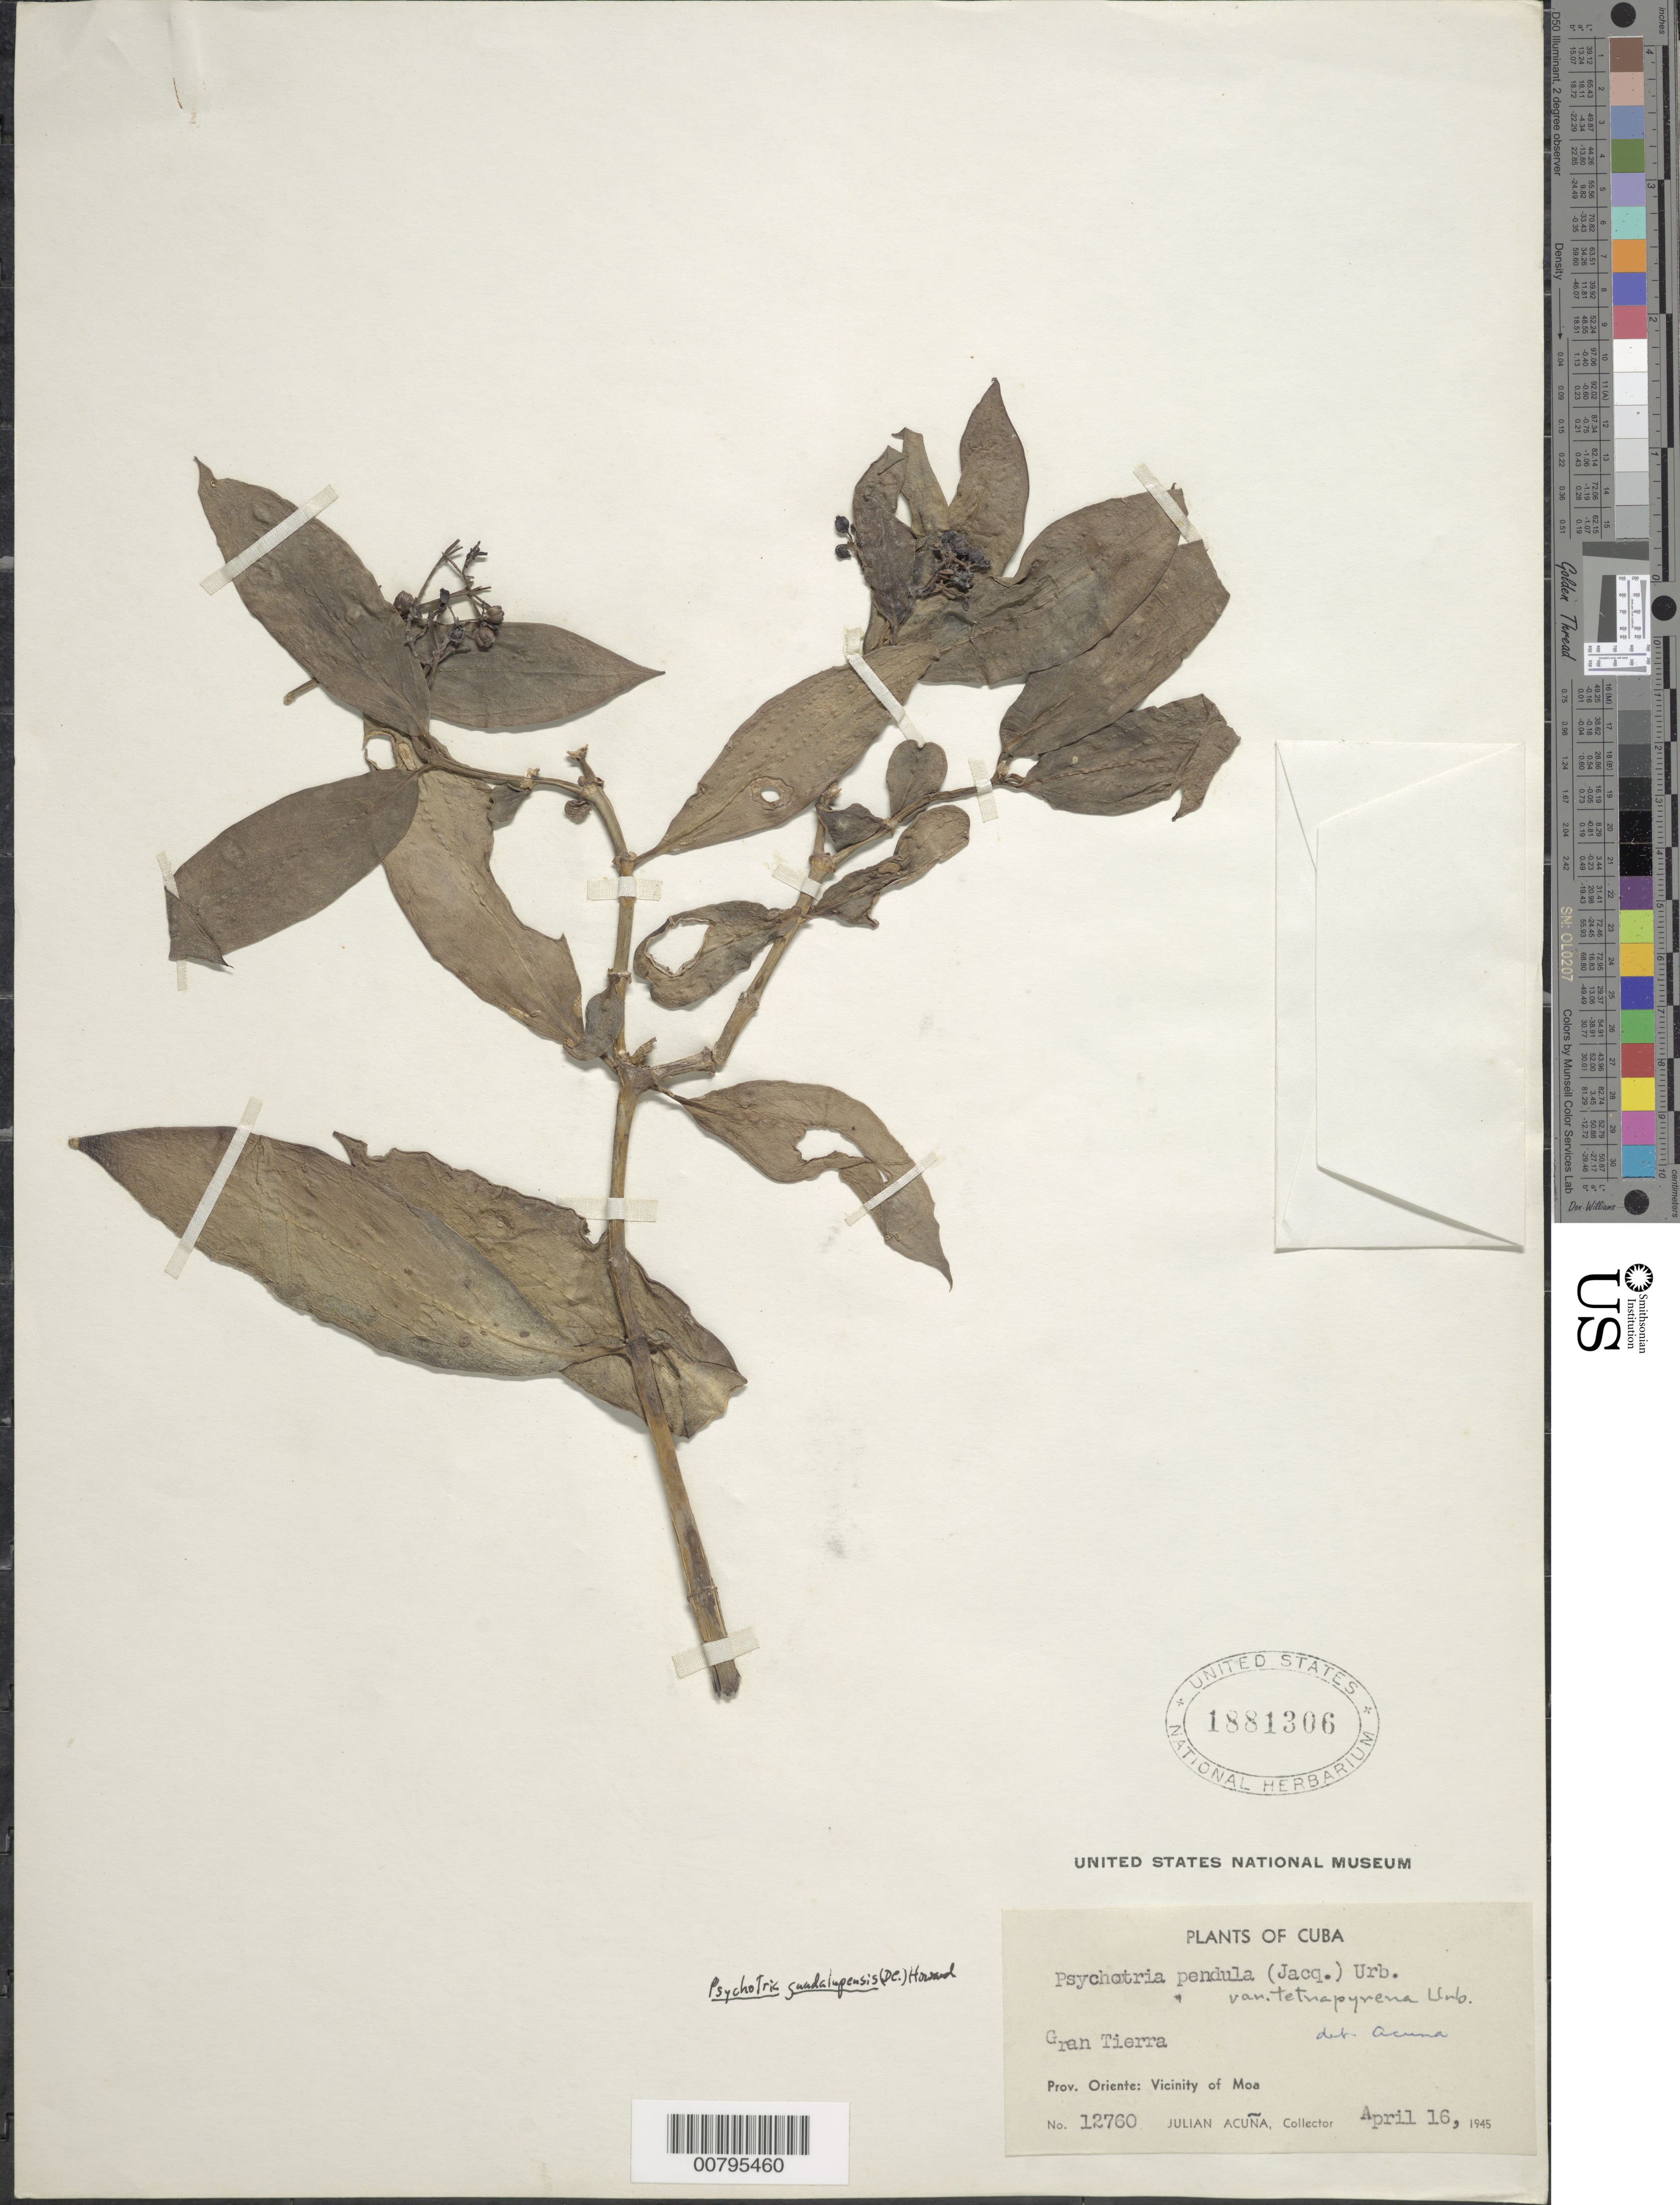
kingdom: Plantae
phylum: Tracheophyta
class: Magnoliopsida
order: Gentianales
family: Rubiaceae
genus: Notopleura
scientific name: Notopleura guadalupensis subsp. tetrapyren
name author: (Urb.) C.M. Taylor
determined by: Nicolson, Dan H.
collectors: J. Acuña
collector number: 12760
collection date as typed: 16 Apr 1945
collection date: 1945-04-16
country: Cuba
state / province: Oriente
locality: Vicinity of Moa. Gran Tierra.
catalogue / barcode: US 1881306